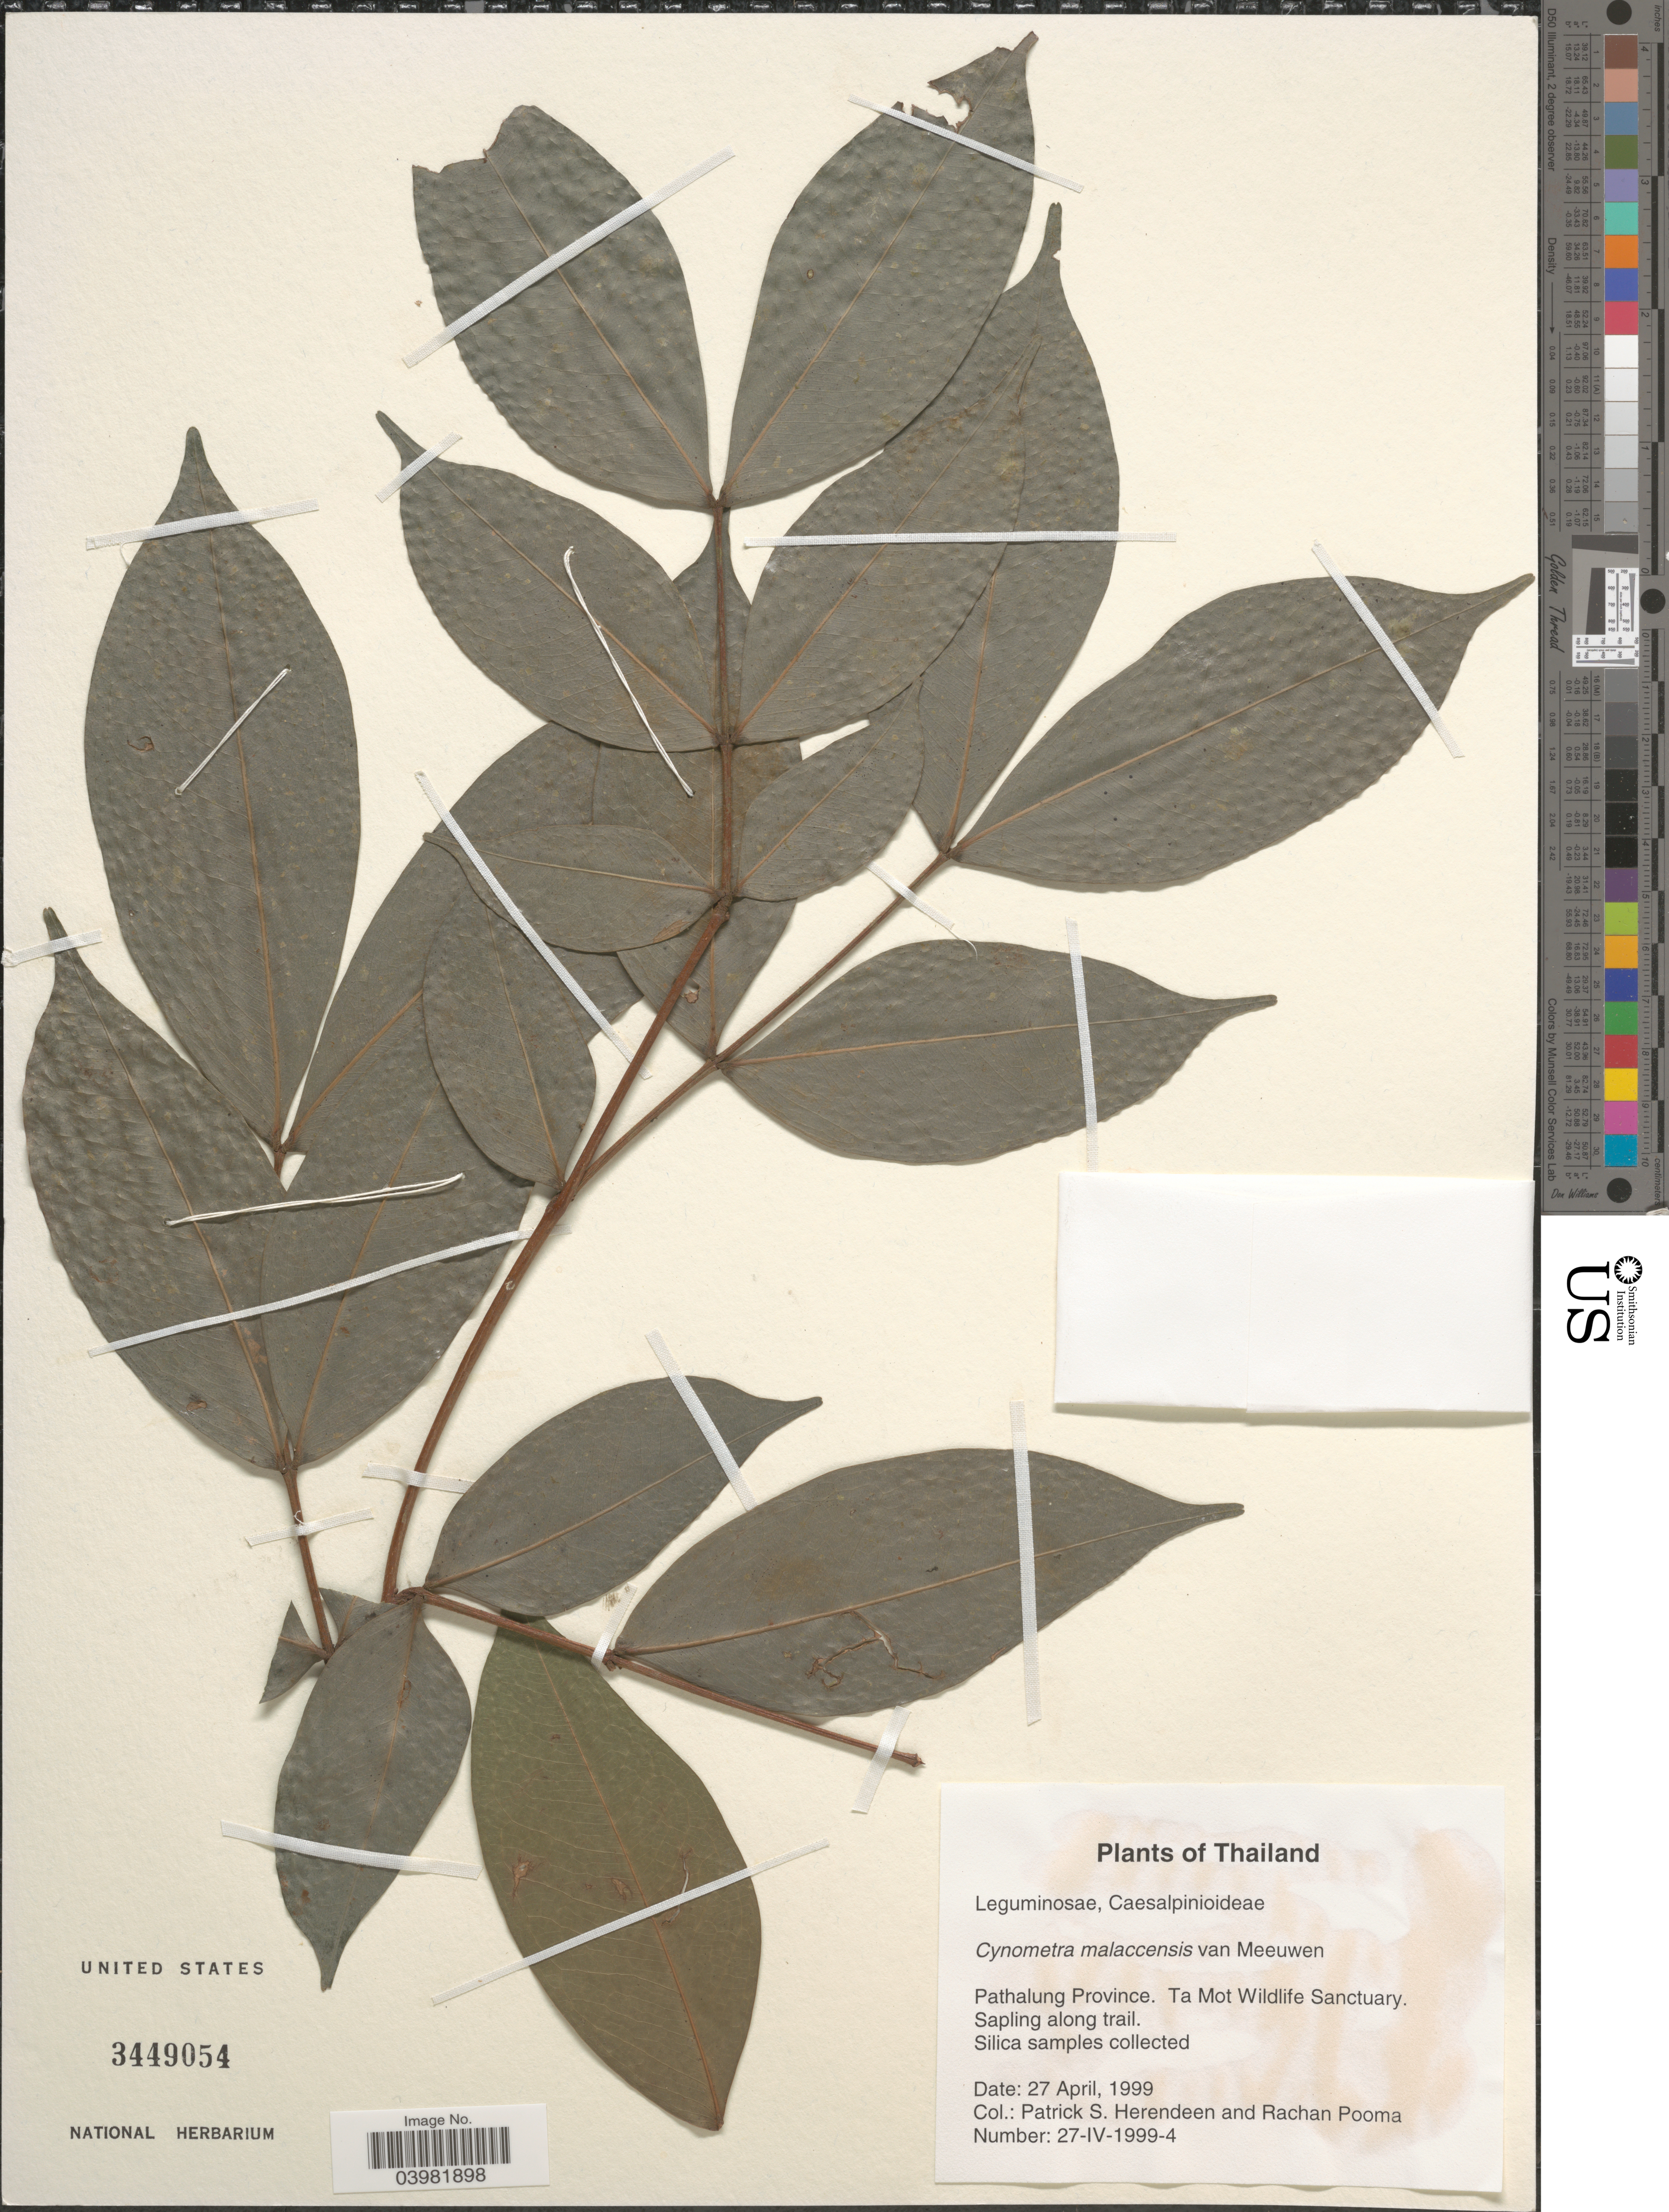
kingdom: Plantae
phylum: Tracheophyta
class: Magnoliopsida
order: Fabales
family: Fabaceae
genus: Cynometra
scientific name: Cynometra malaccensis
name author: Meeuwen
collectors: P. S. Herendeen & R. Pooma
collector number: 27-IV-1999-4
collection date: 1999-04-27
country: Thailand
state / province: Phattalung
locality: Pathalung Province. Ta Mot Wildlife Sanctuary. Sapling along trail.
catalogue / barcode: US 3449054